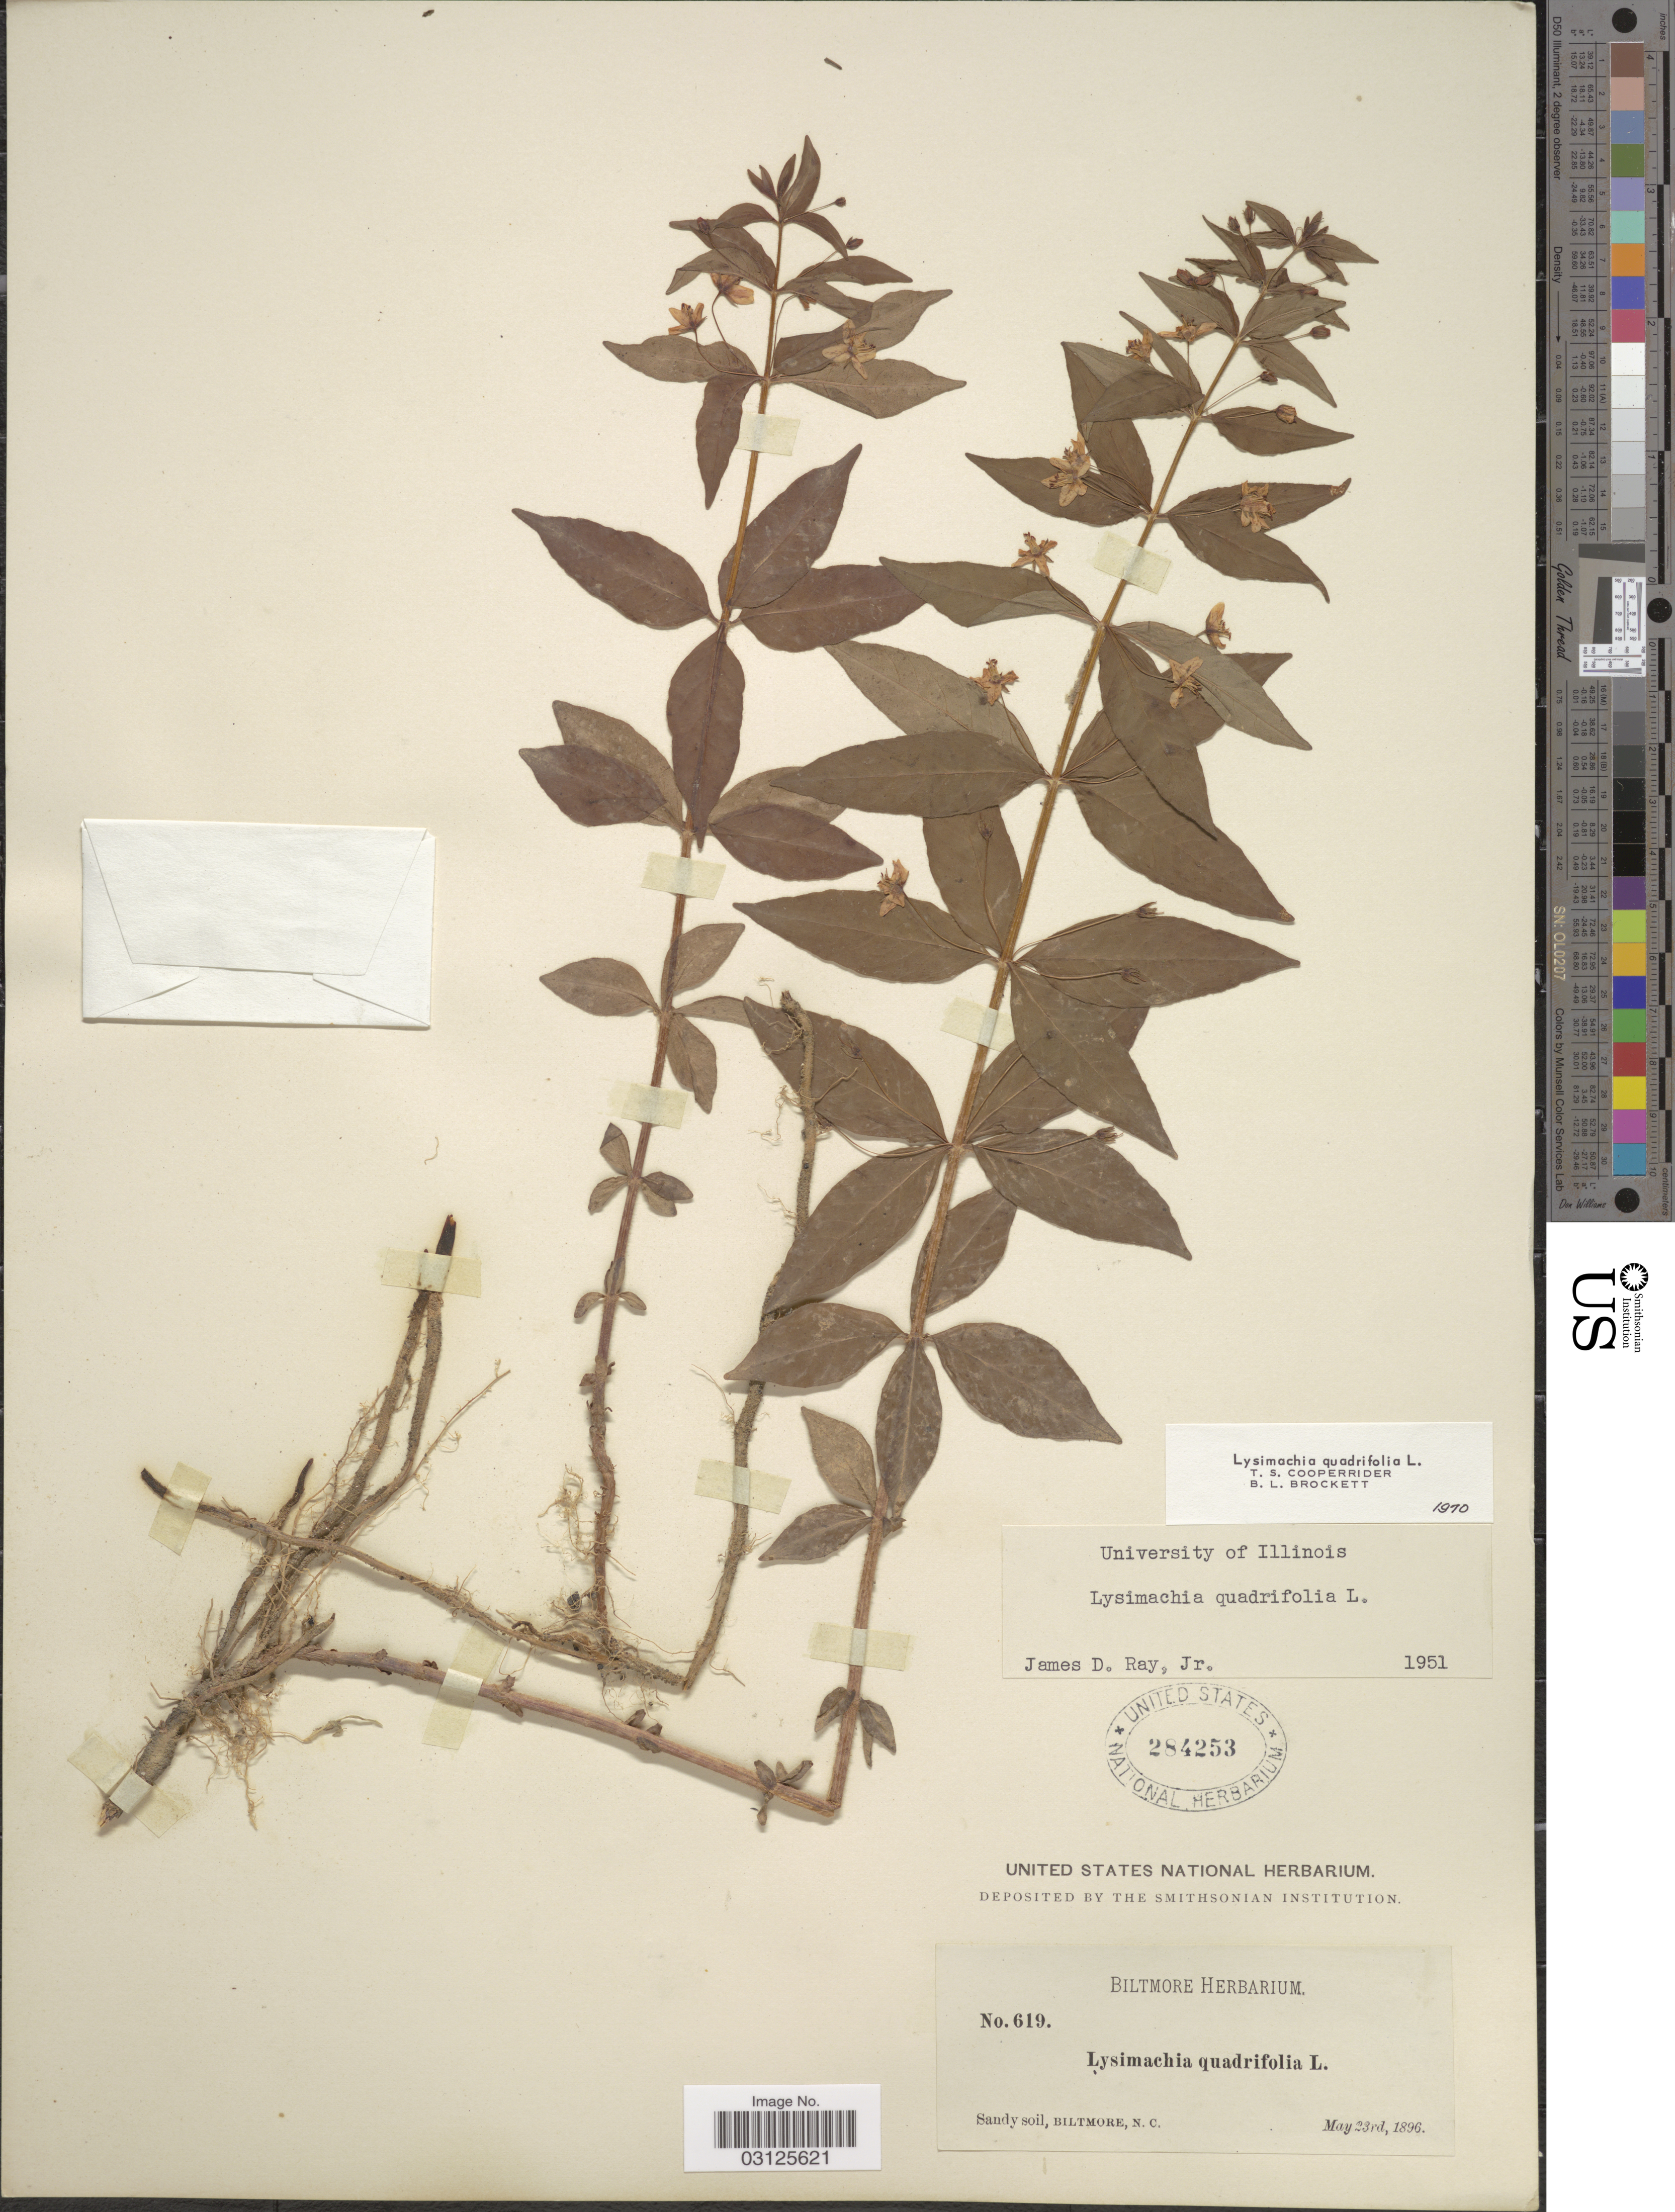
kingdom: Plantae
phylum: Tracheophyta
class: Magnoliopsida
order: Ericales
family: Primulaceae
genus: Lysimachia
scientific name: Lysimachia quadrifolia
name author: L.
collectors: ex herb. Biltmore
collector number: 619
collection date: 1896-05-23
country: United States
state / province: North Carolina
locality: Biltmore.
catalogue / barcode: US 284253